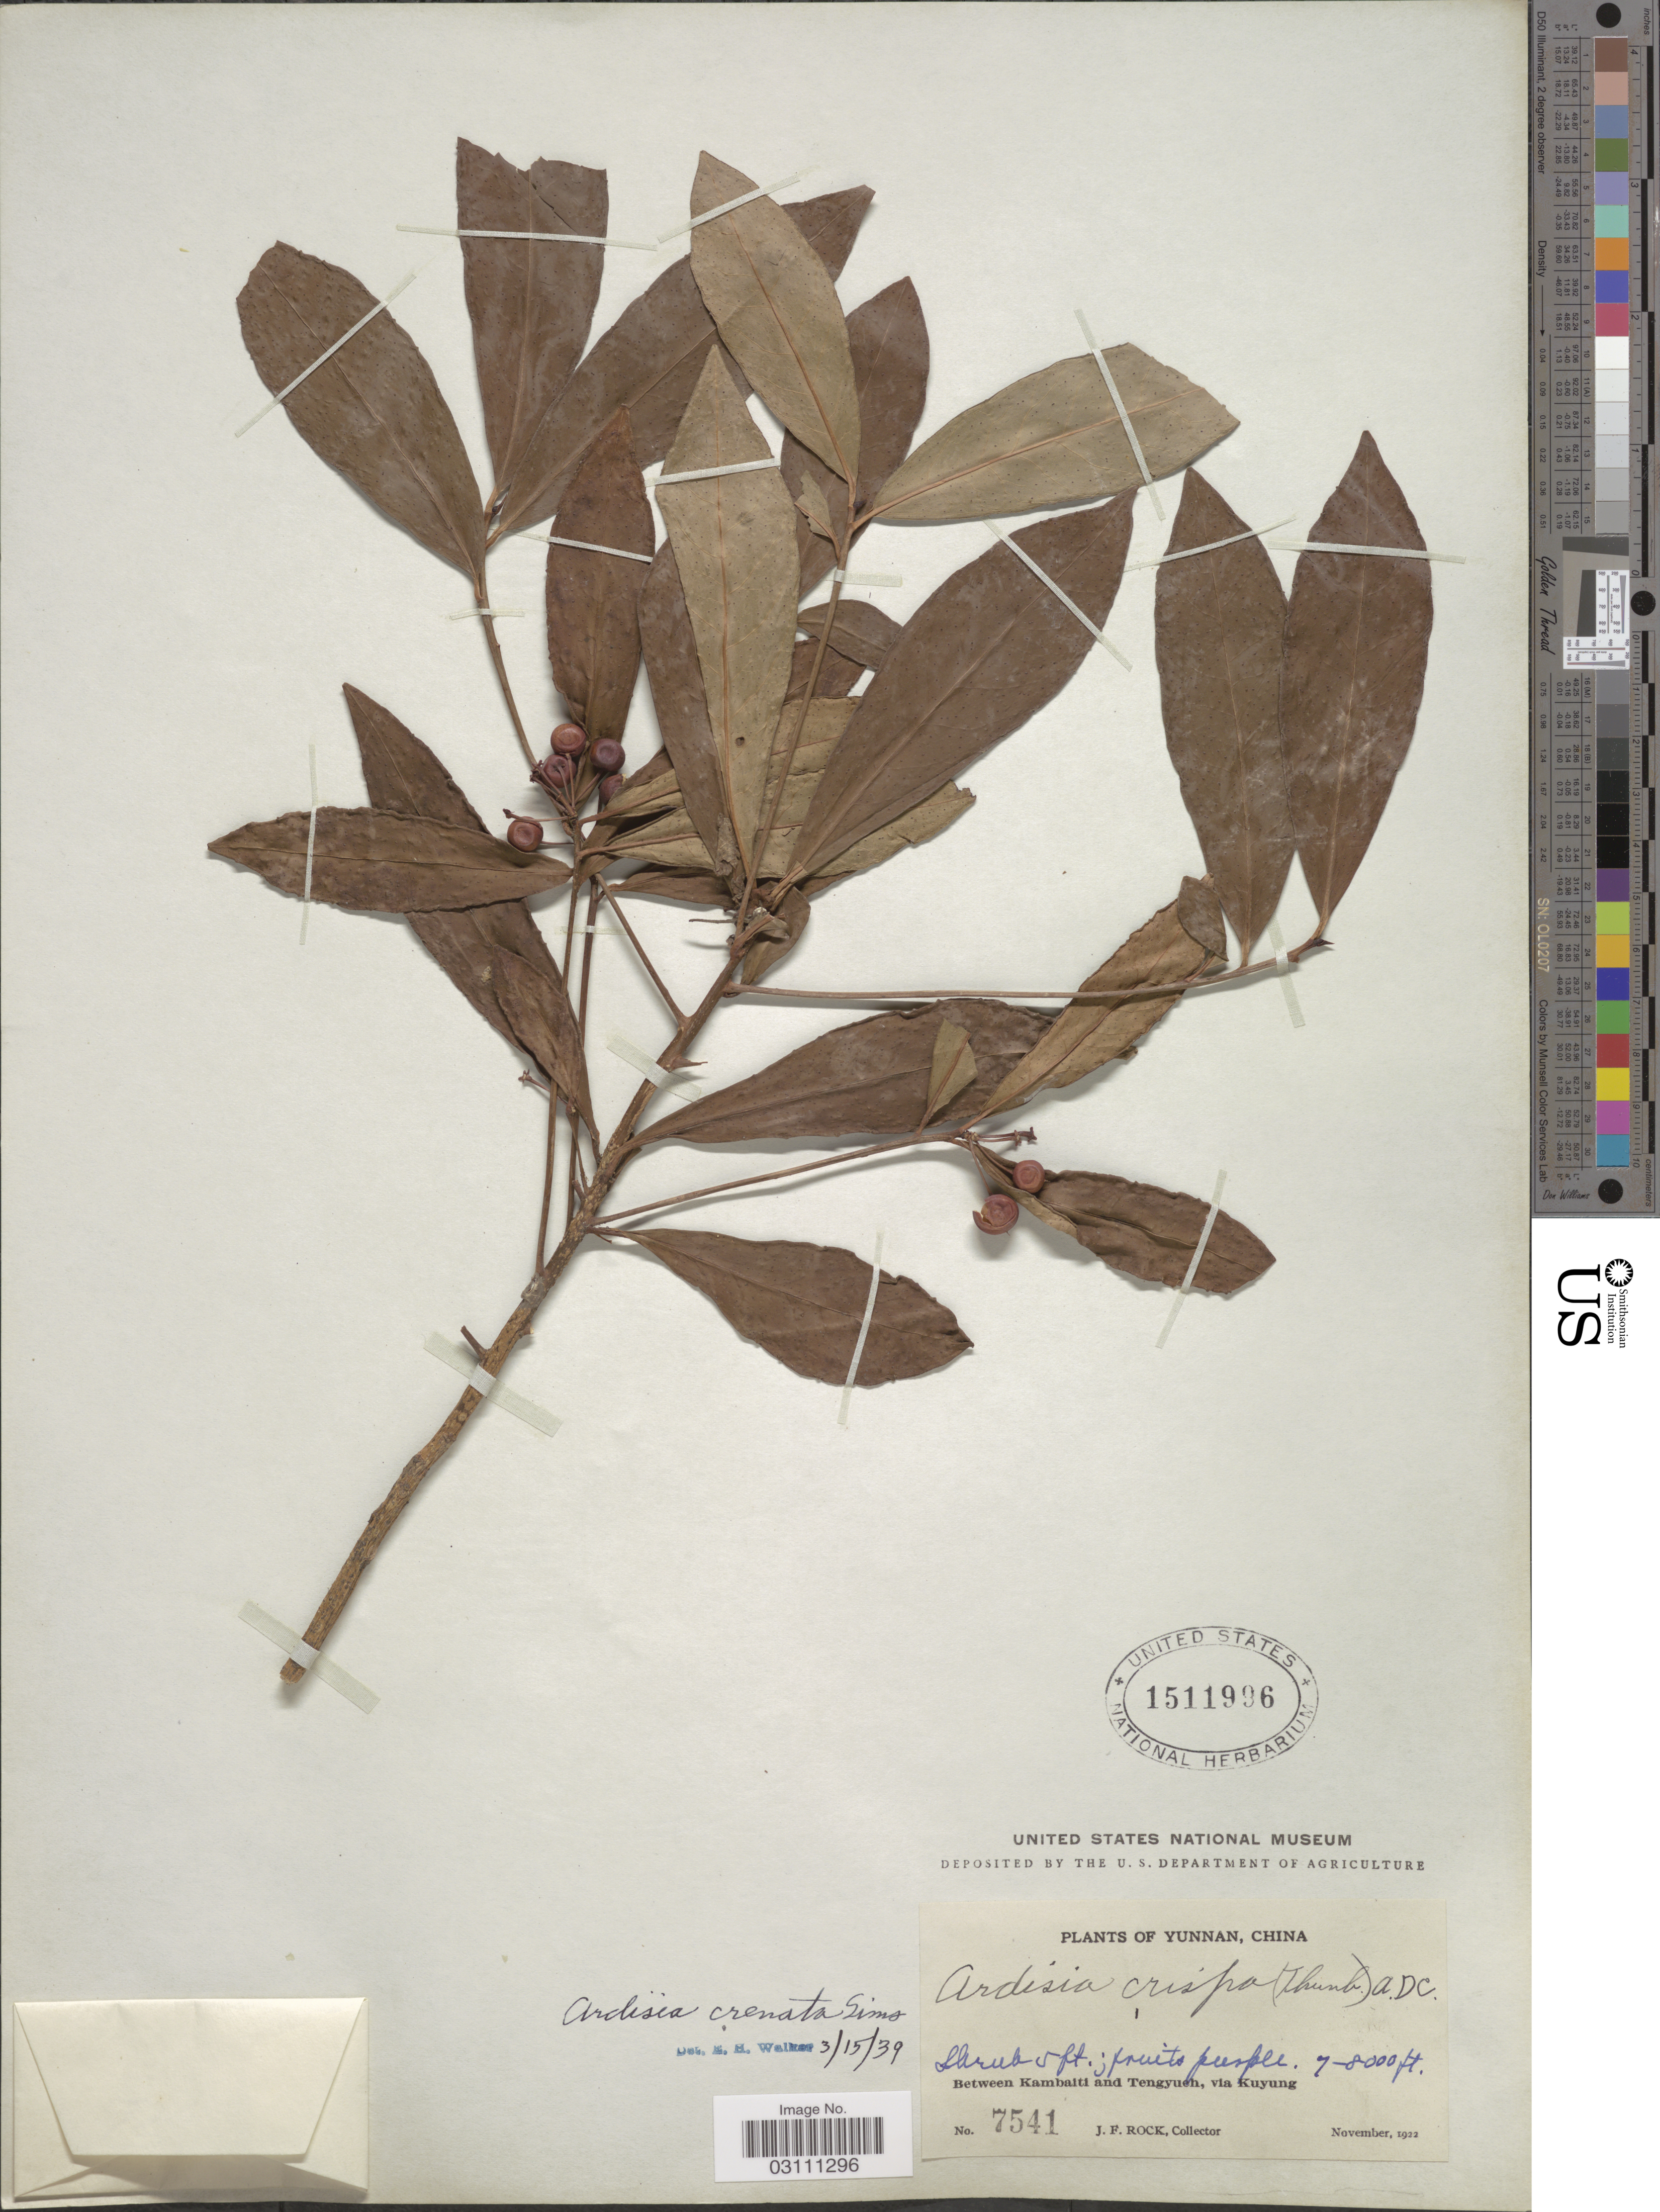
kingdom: Plantae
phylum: Tracheophyta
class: Magnoliopsida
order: Ericales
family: Primulaceae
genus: Ardisia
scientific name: Ardisia crenata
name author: Sims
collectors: J. Rock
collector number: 7541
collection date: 1922-11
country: China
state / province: Yunnan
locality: Between Kambaiti and Tengyueh, via Kuyung.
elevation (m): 2134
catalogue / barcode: US 1511996